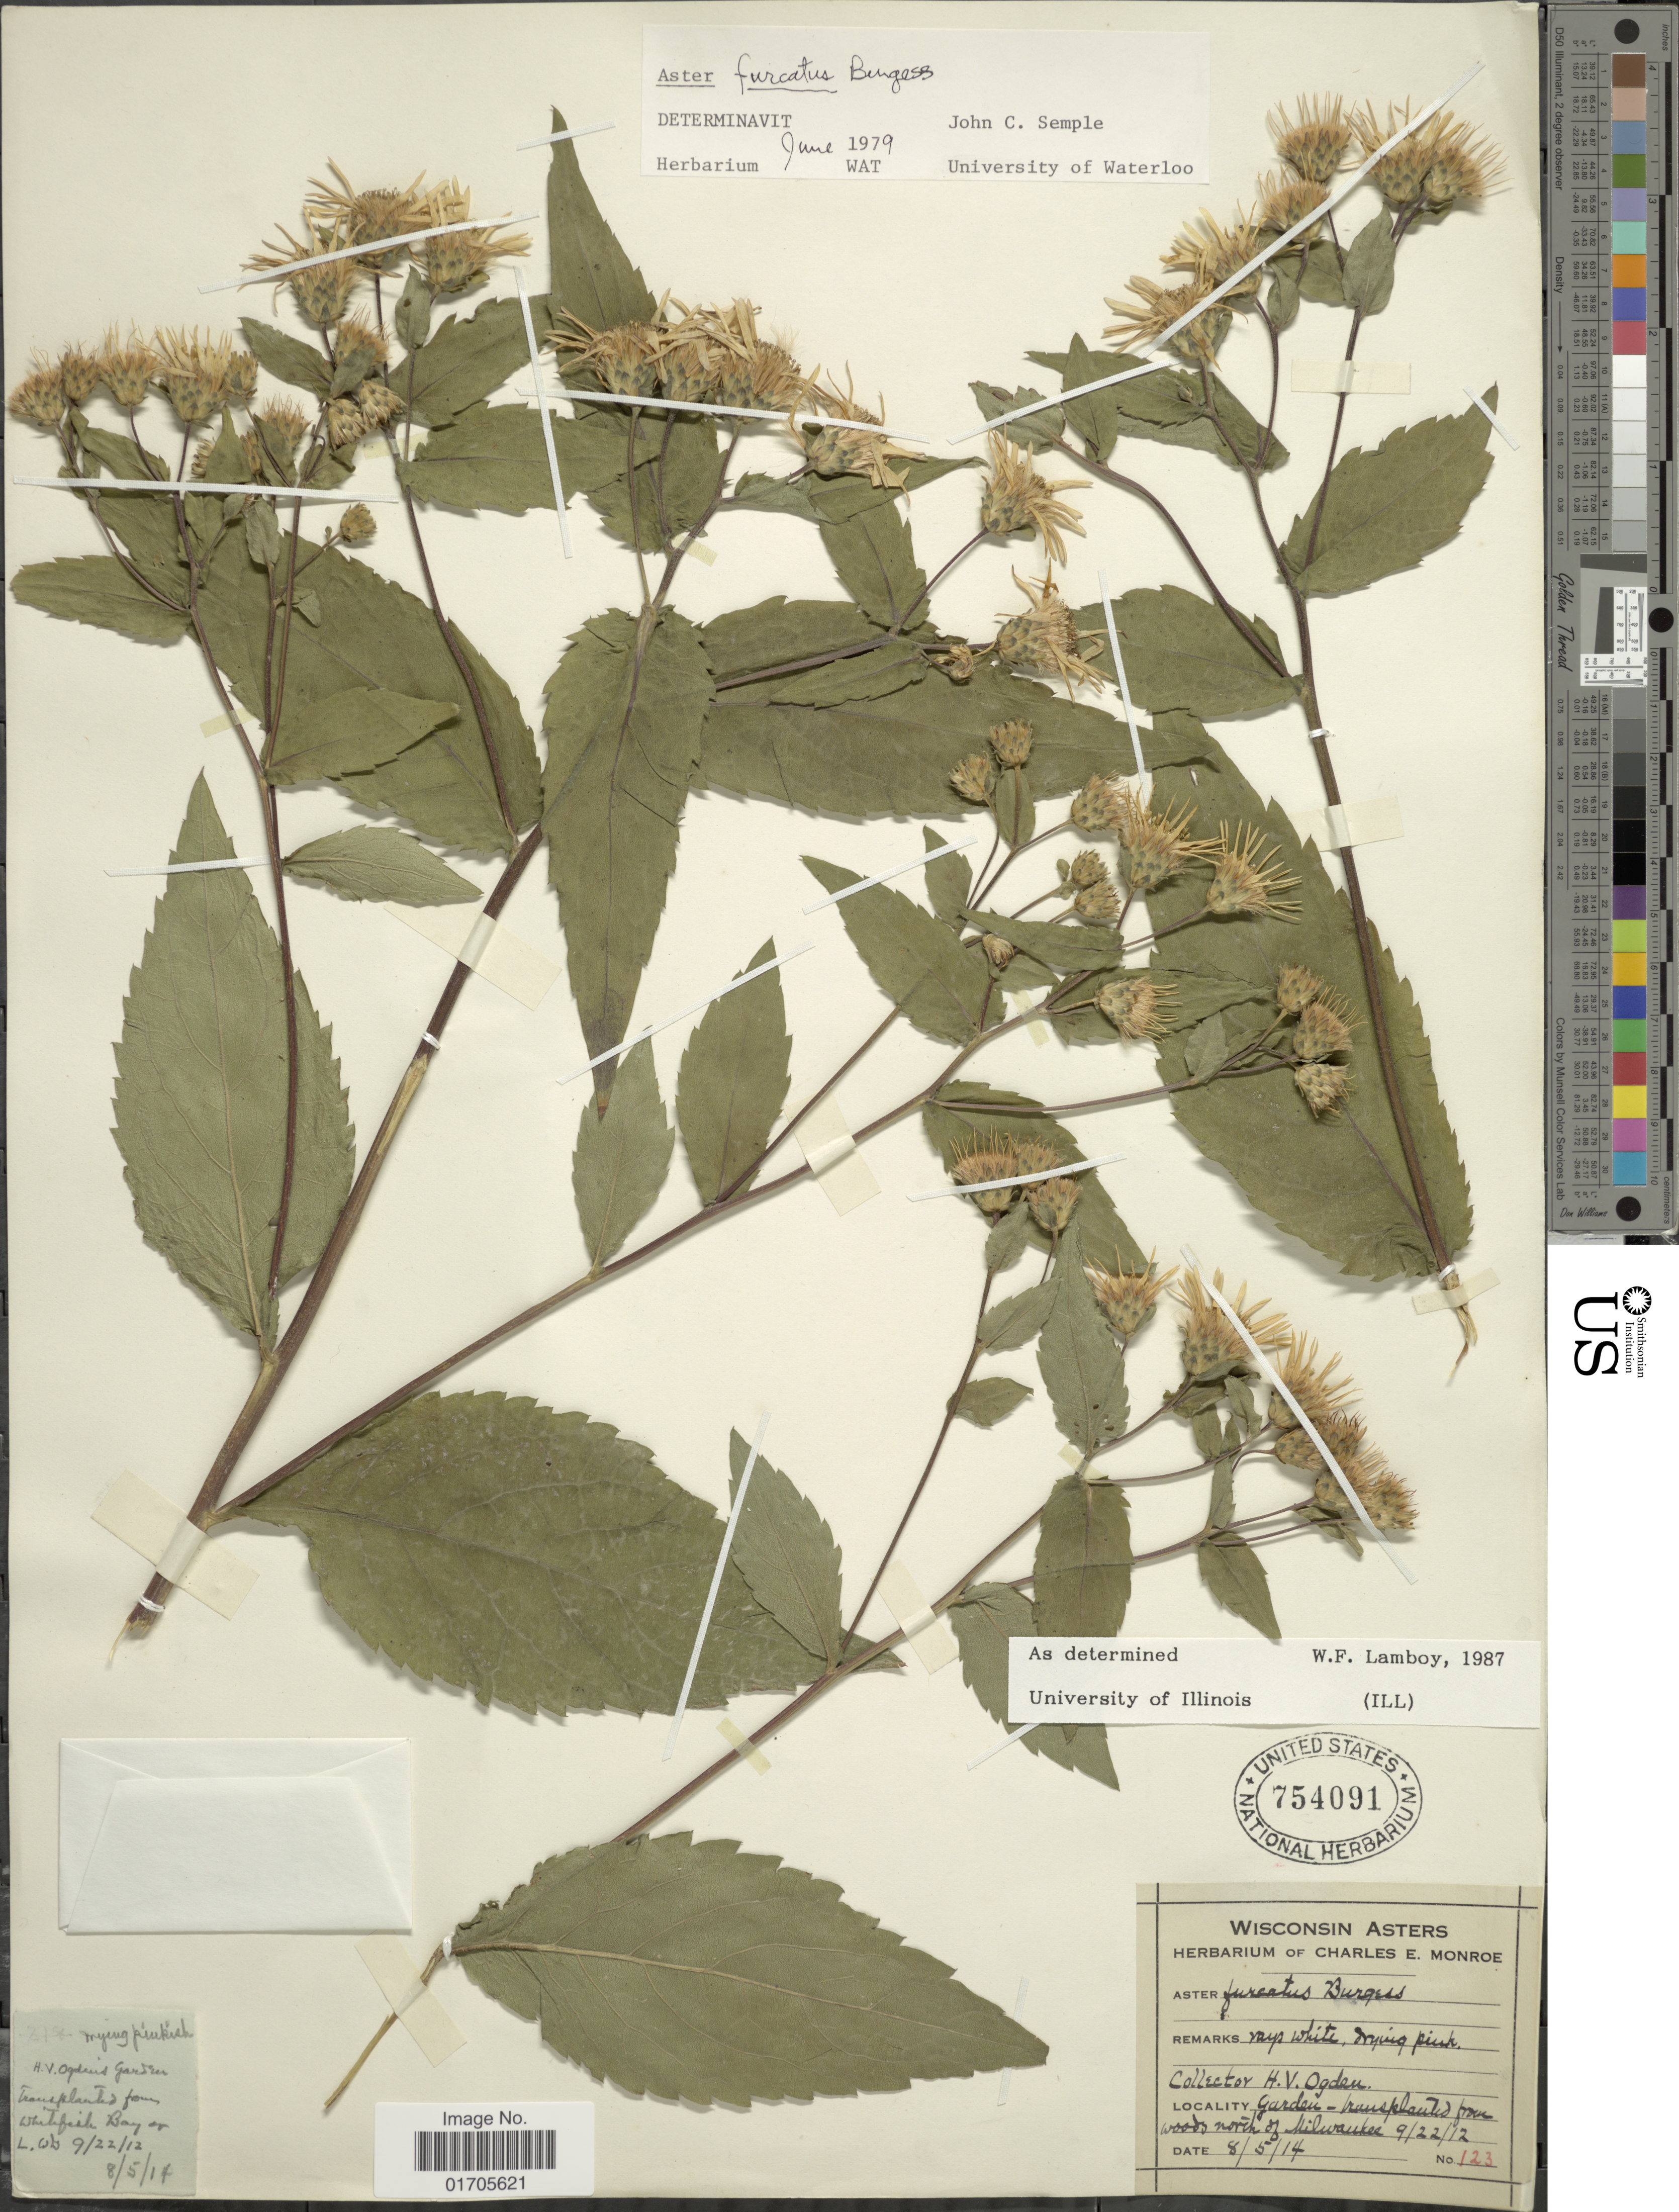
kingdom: Plantae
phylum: Tracheophyta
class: Magnoliopsida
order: Asterales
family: Asteraceae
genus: Eurybia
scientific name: Eurybia furcata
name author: G.L. Nesom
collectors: H. Ogden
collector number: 123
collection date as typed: Transcribed d/m/y: 5/8/14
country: United States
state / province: Wisconsin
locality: Wisconsin. Garden - transplanted from woods north of Milwaukee.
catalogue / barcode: US 754091